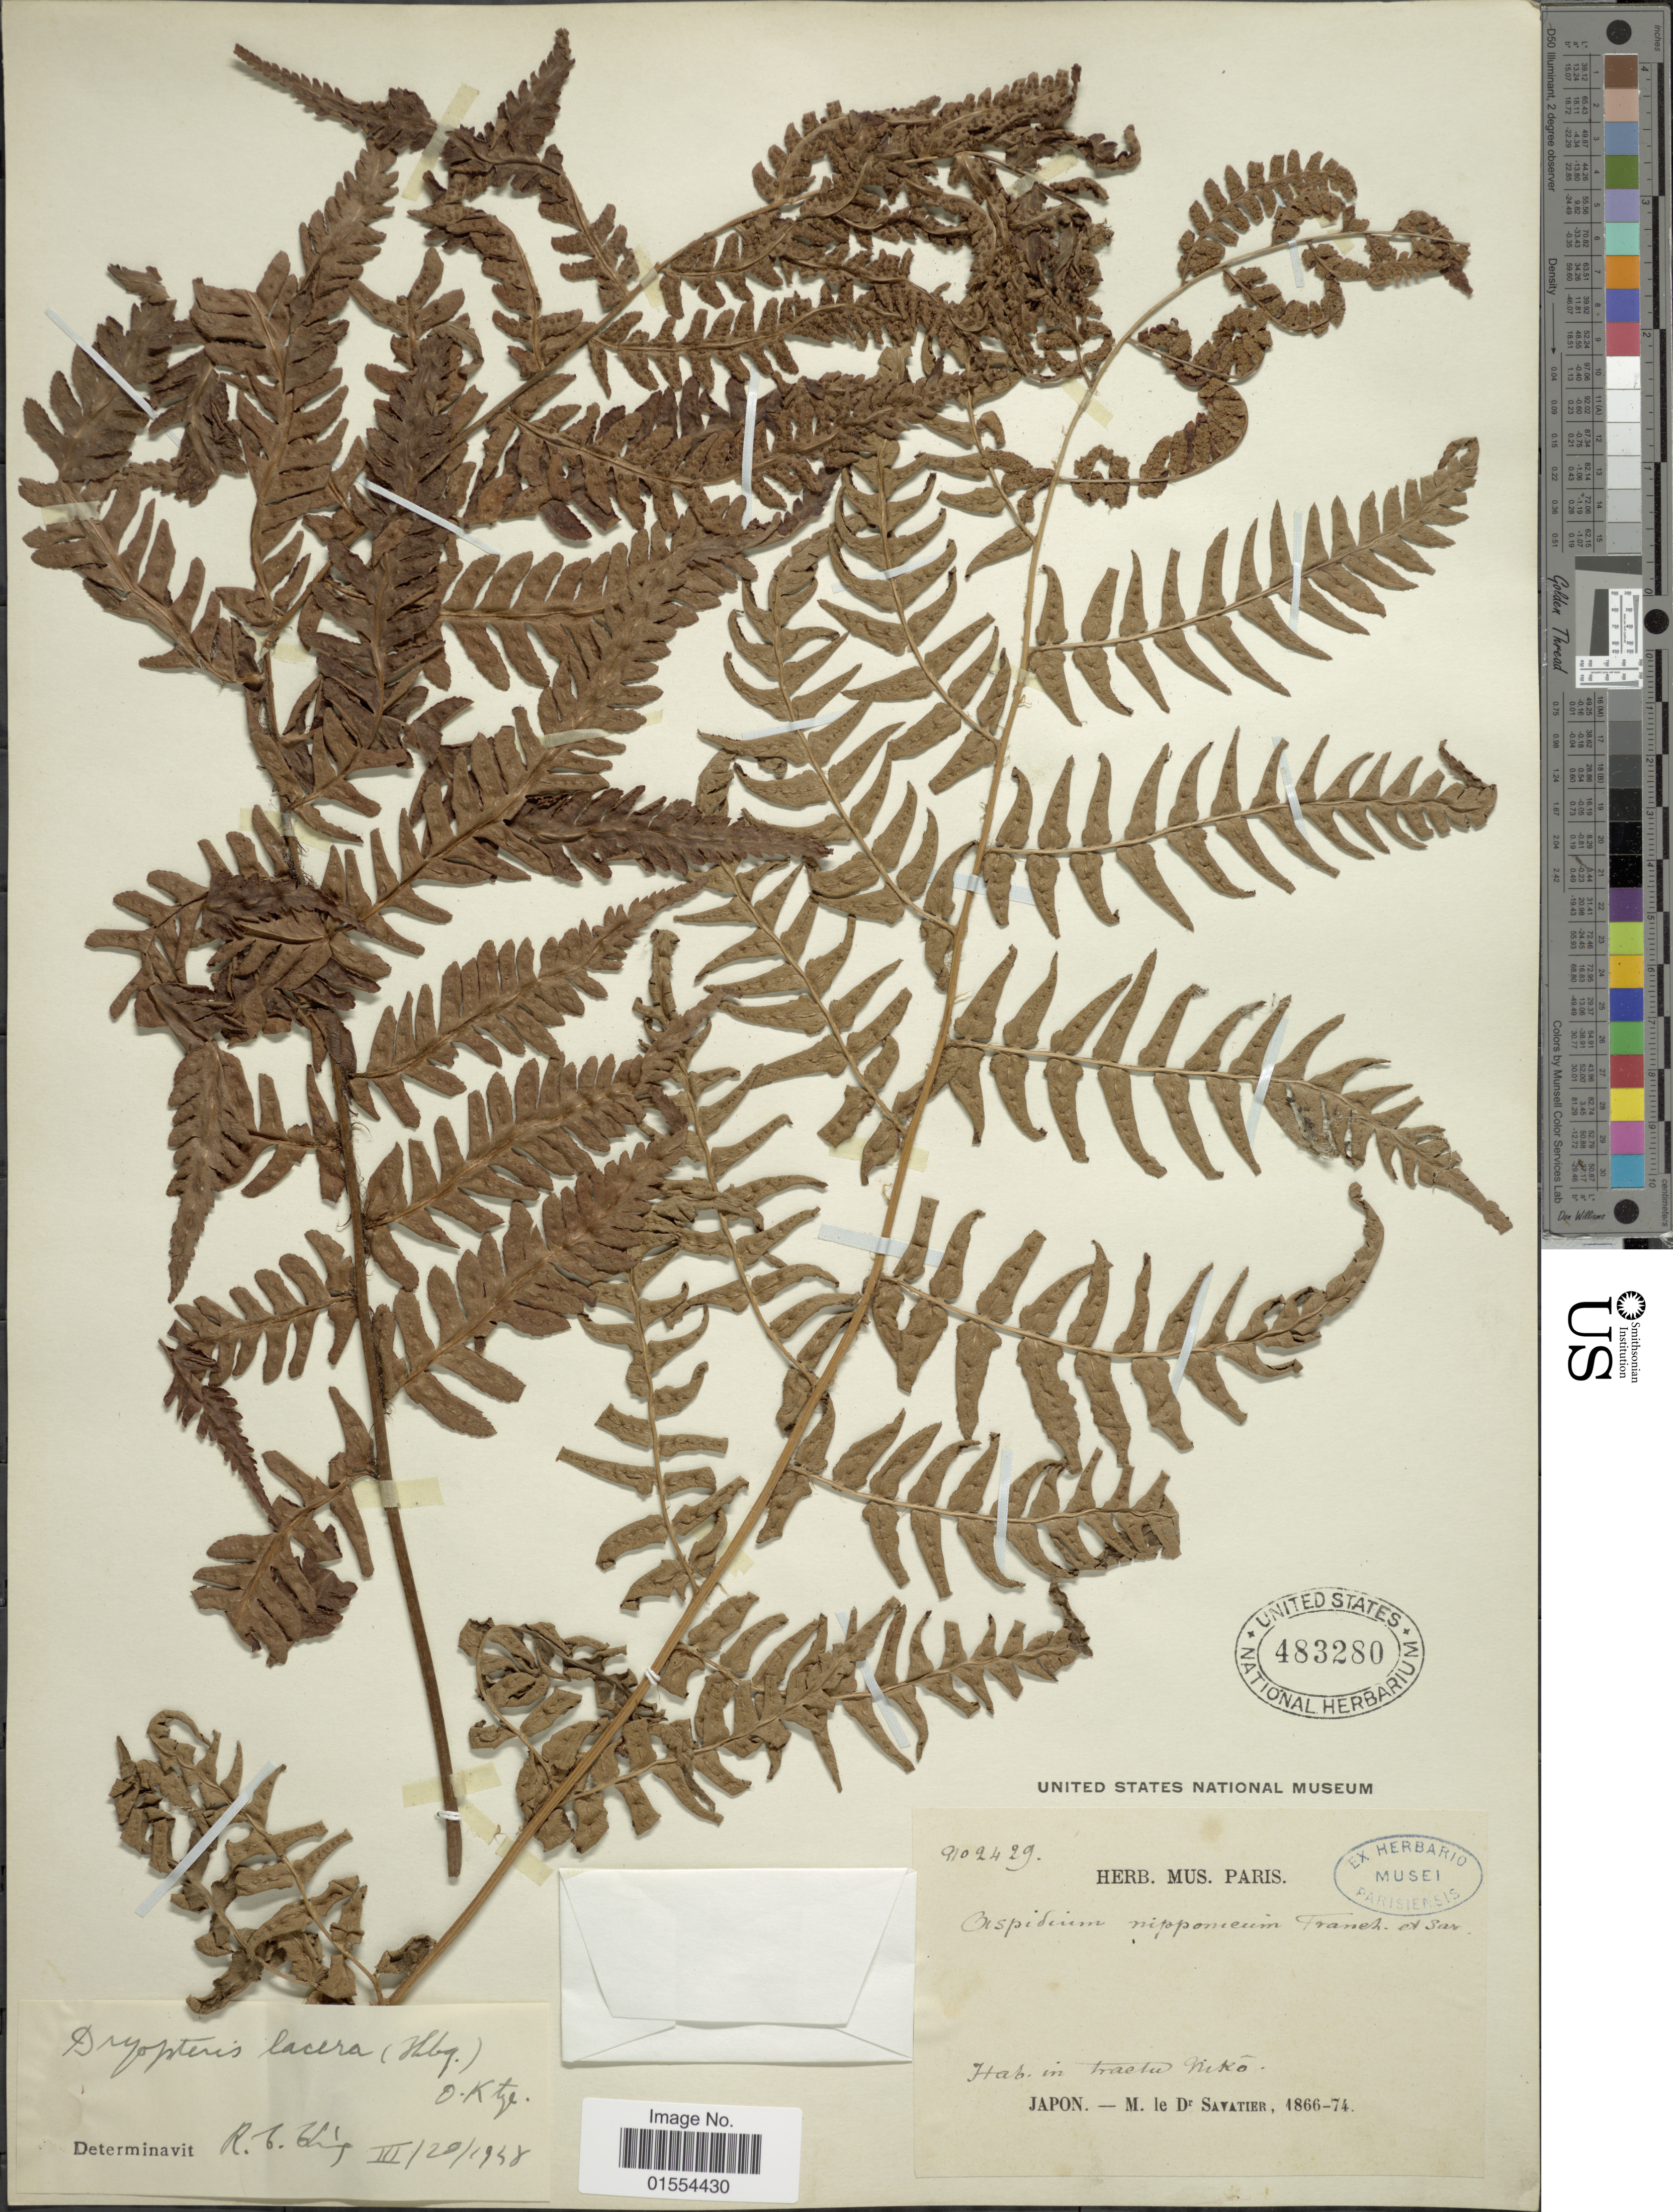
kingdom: Plantae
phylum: Tracheophyta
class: Polypodiopsida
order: Polypodiales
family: Dryopteridaceae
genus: Dryopteris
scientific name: Dryopteris lacera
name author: (Thunb.) Kuntze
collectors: Savatier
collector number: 2429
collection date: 1866/1874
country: Japan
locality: Tractu Niko.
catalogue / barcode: US 483280